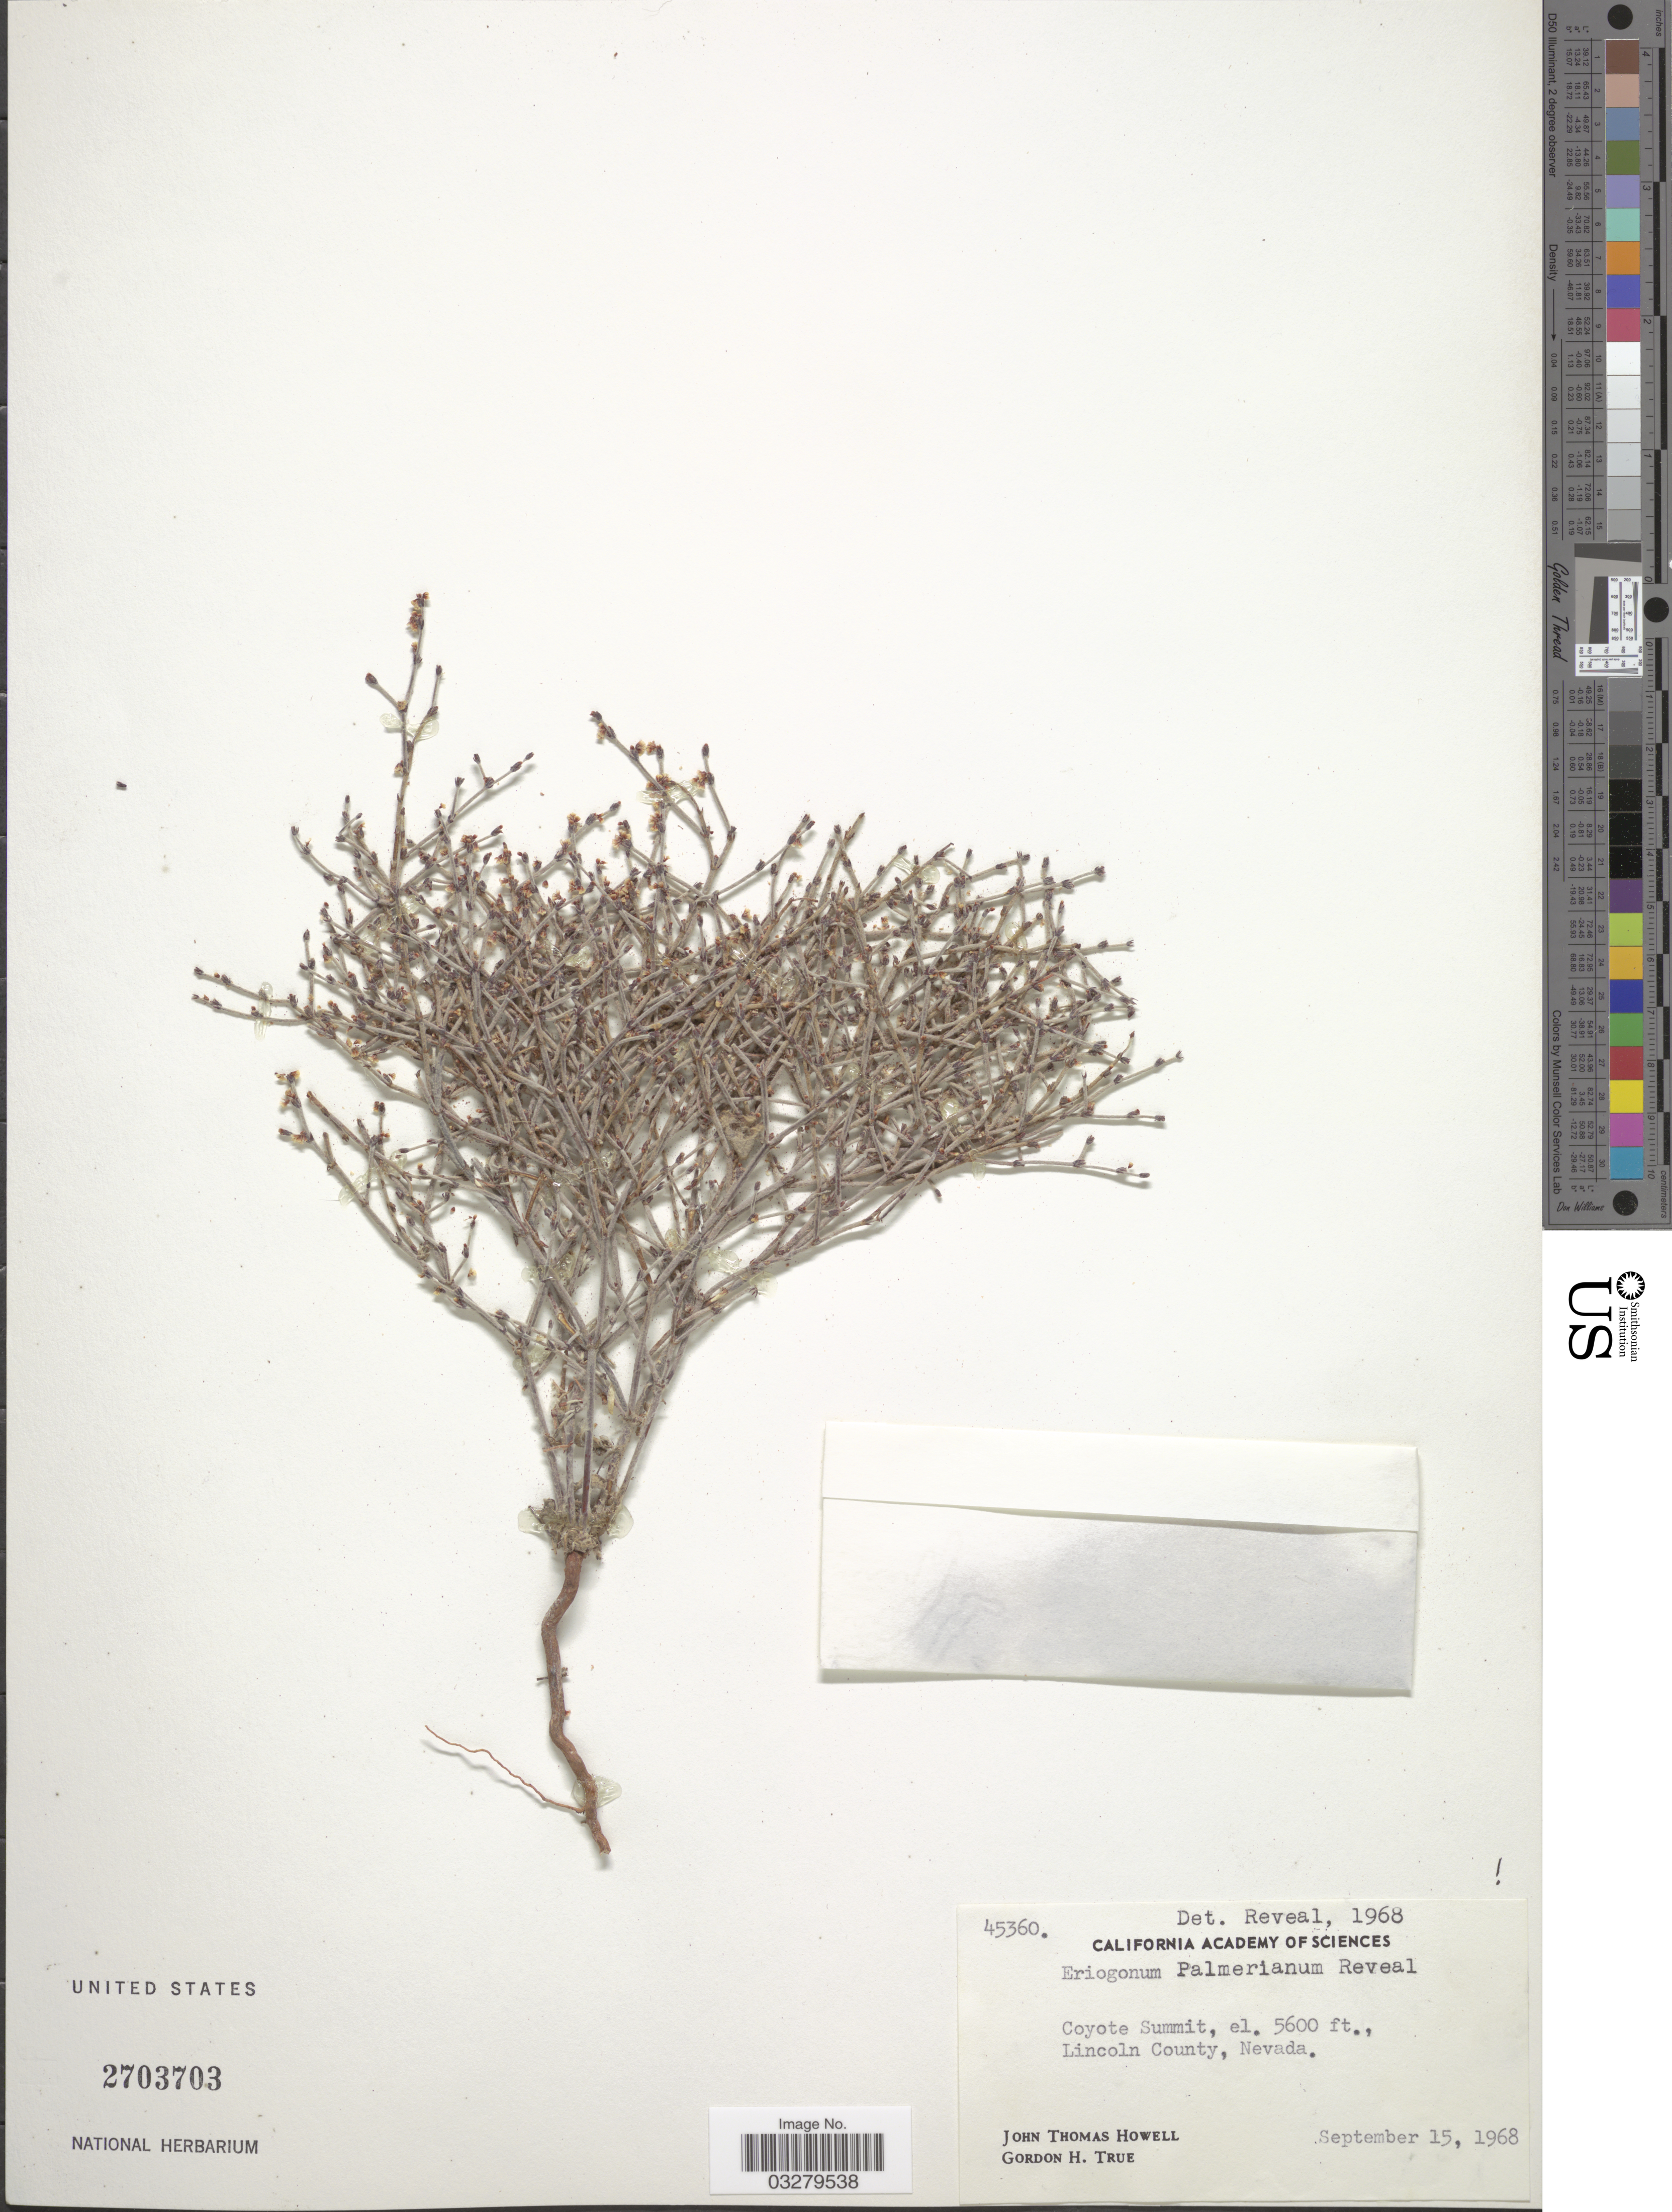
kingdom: Plantae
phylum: Tracheophyta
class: Magnoliopsida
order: Caryophyllales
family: Polygonaceae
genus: Eriogonum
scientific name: Eriogonum palmerianum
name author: Reveal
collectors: J. T. Howell & G. H. True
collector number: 45360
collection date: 1968-09-15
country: United States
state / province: Nevada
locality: Lincoln County.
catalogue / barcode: US 2703703